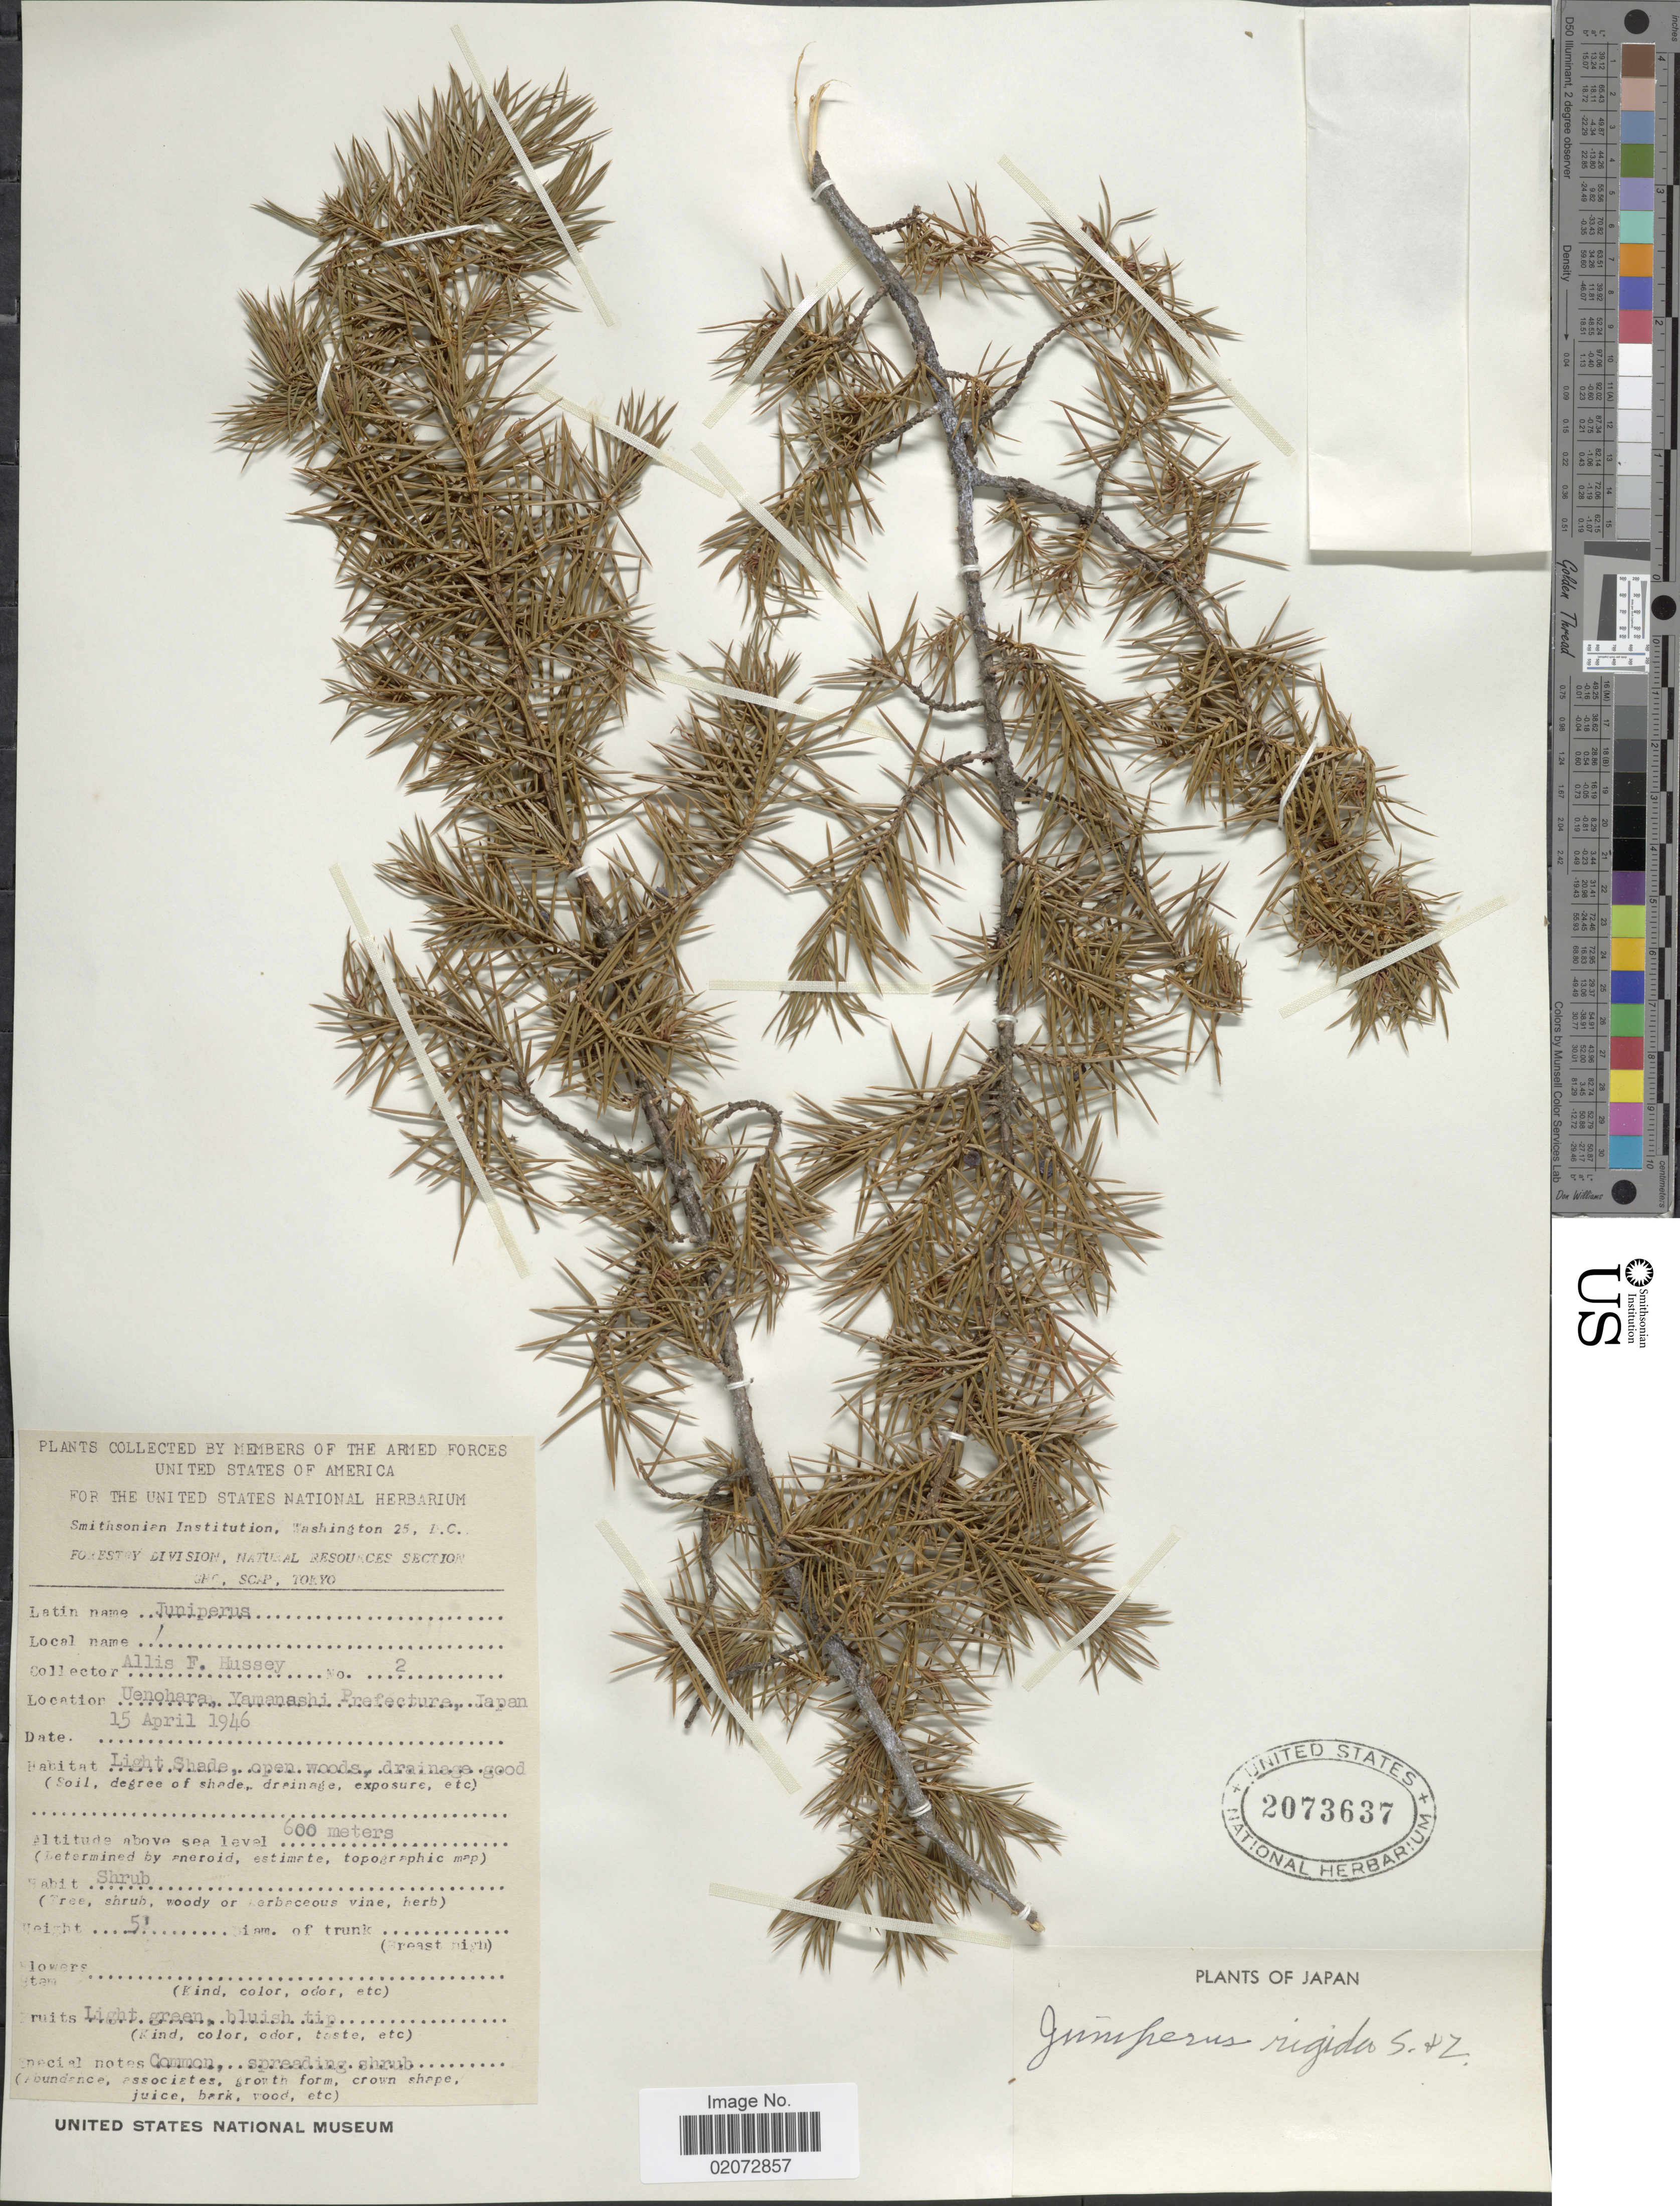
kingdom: Plantae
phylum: Tracheophyta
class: Pinopsida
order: Pinales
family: Cupressaceae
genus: Juniperus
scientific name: Juniperus rigida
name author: Siebold & Zucc.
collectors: A. Hussey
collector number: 2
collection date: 1946-04-15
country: Japan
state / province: Yamanasi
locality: Uenohara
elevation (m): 600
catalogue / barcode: US 2073637